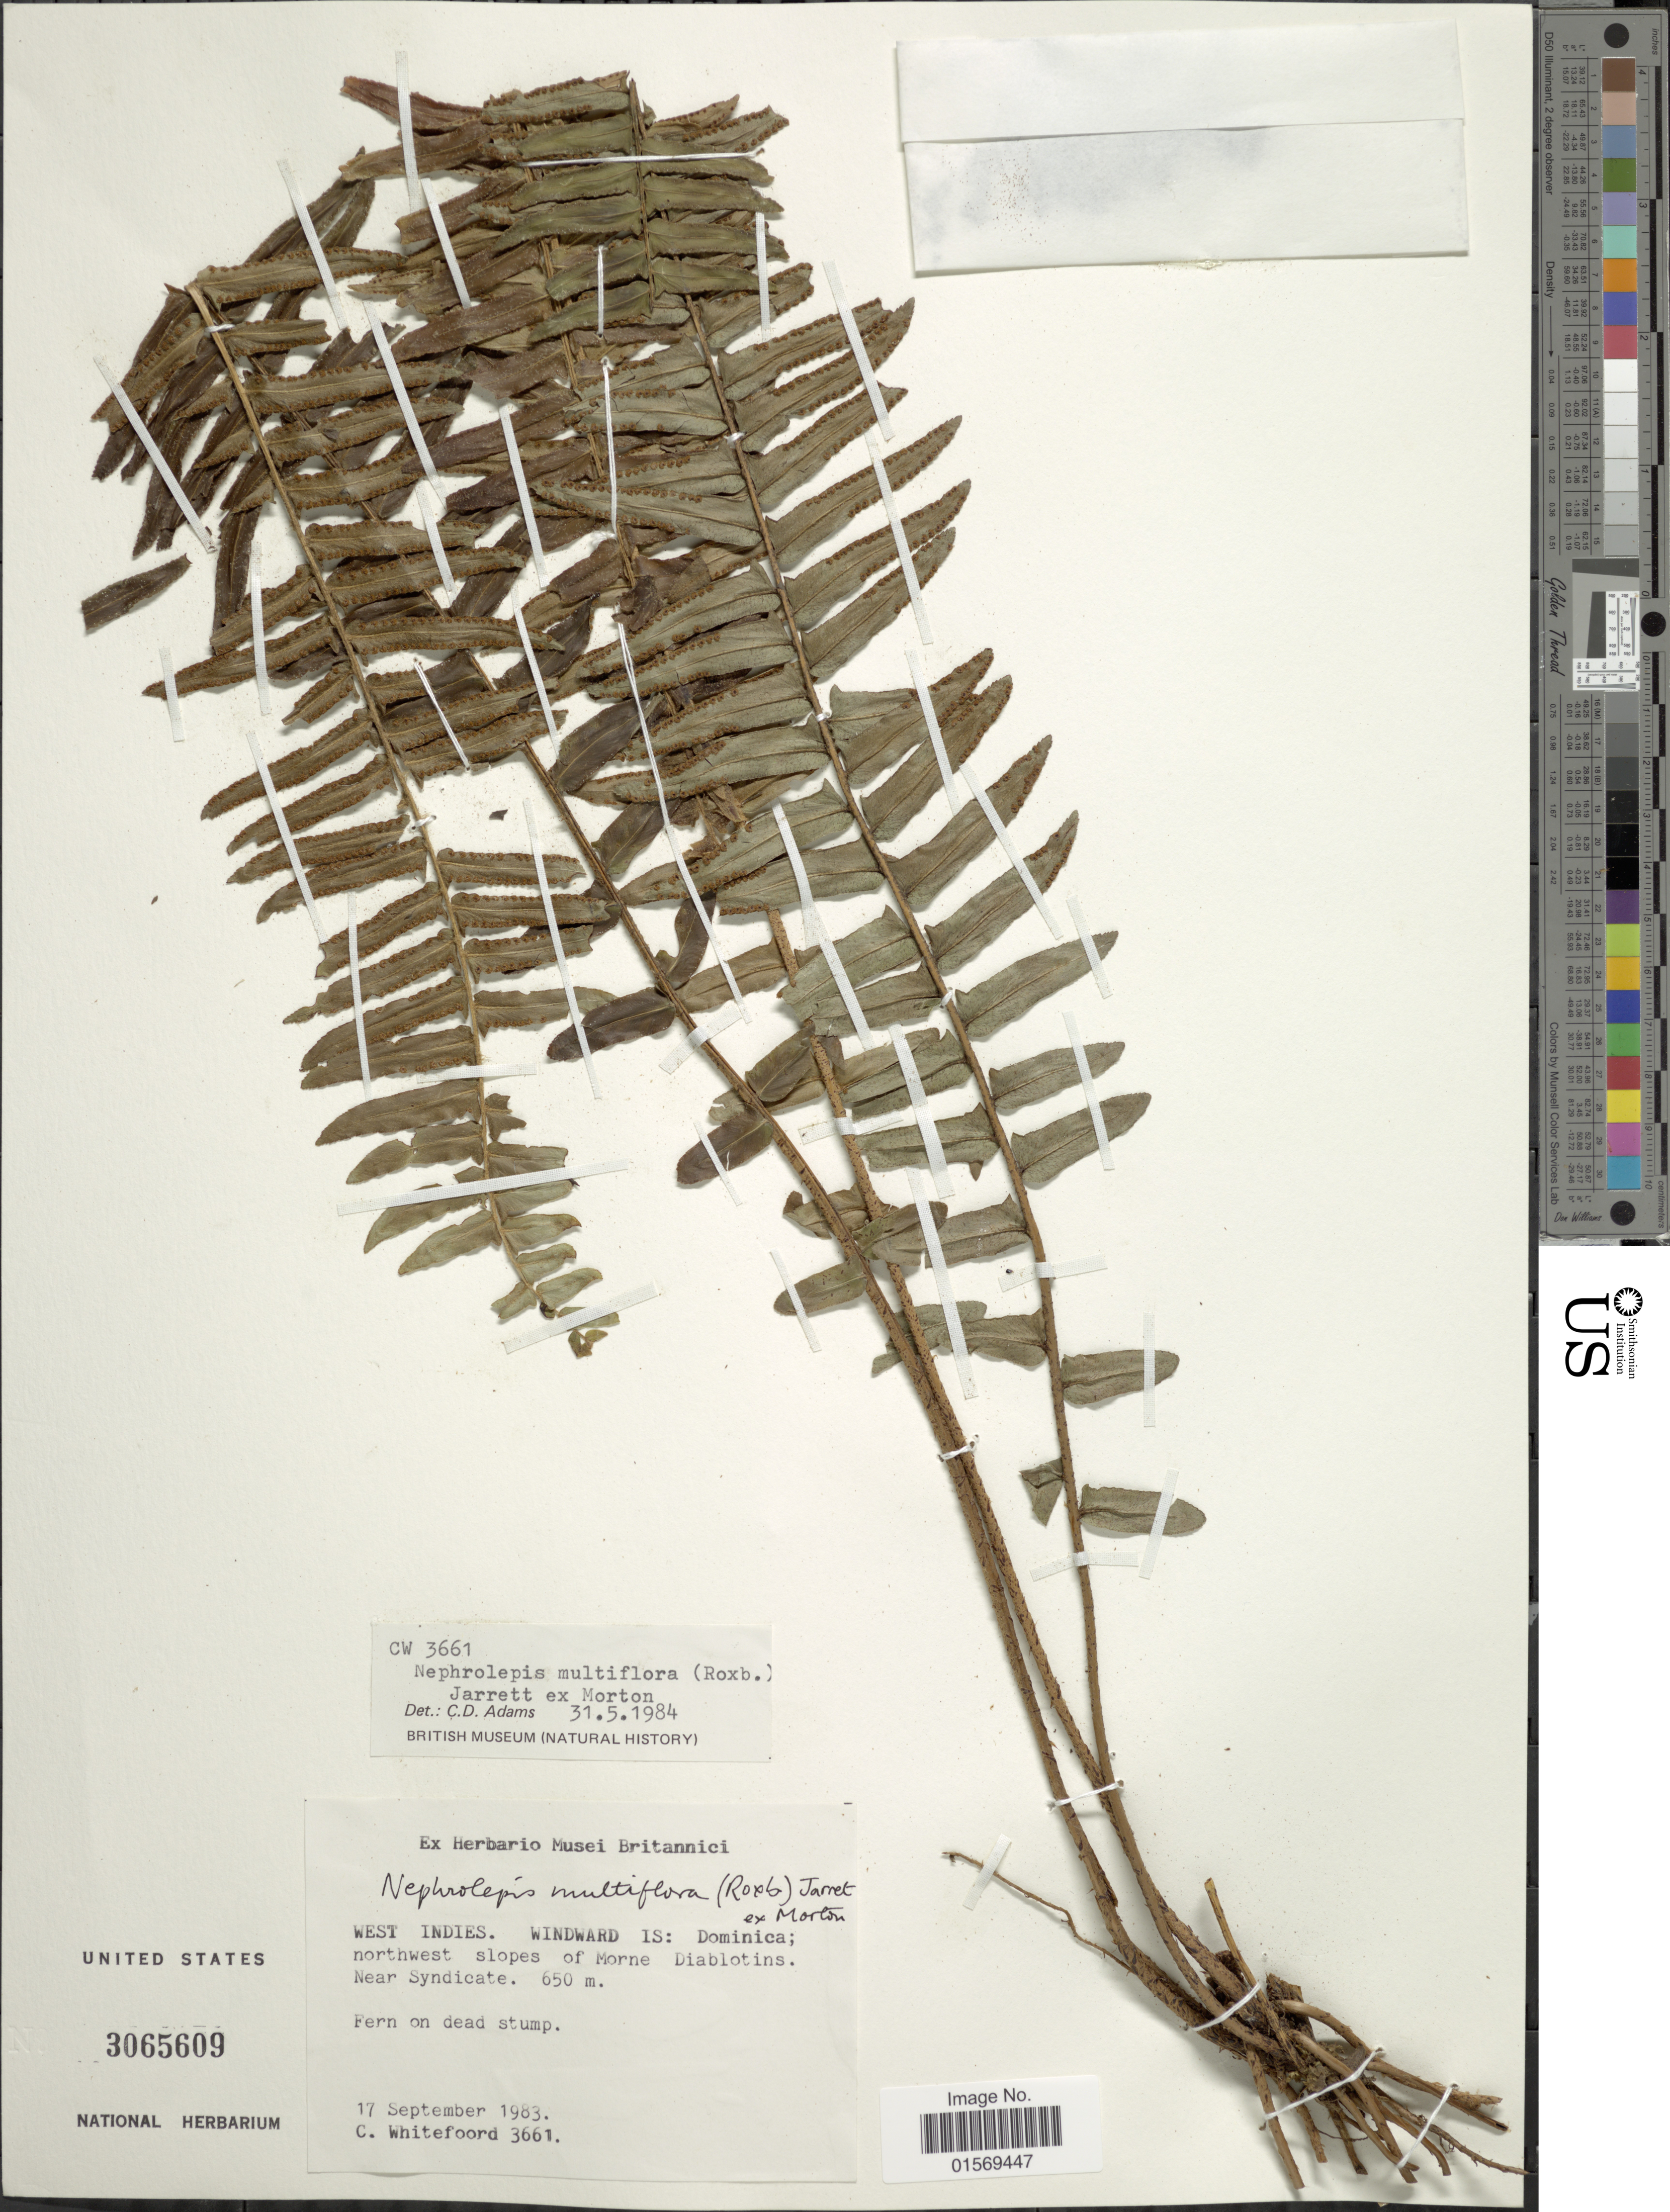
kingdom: Plantae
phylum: Tracheophyta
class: Polypodiopsida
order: Polypodiales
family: Nephrolepidaceae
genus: Nephrolepis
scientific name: Nephrolepis multiflora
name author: (Roxb.) F.M. Jarrett ex C.V. Morton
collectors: C. Whitefoord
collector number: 3661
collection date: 1983-09-17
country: Dominica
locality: West Indies. Windward Is: Dominica; northwest slopes of Morne Diablotins, Near Syndicate.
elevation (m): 650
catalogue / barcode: US 3065609